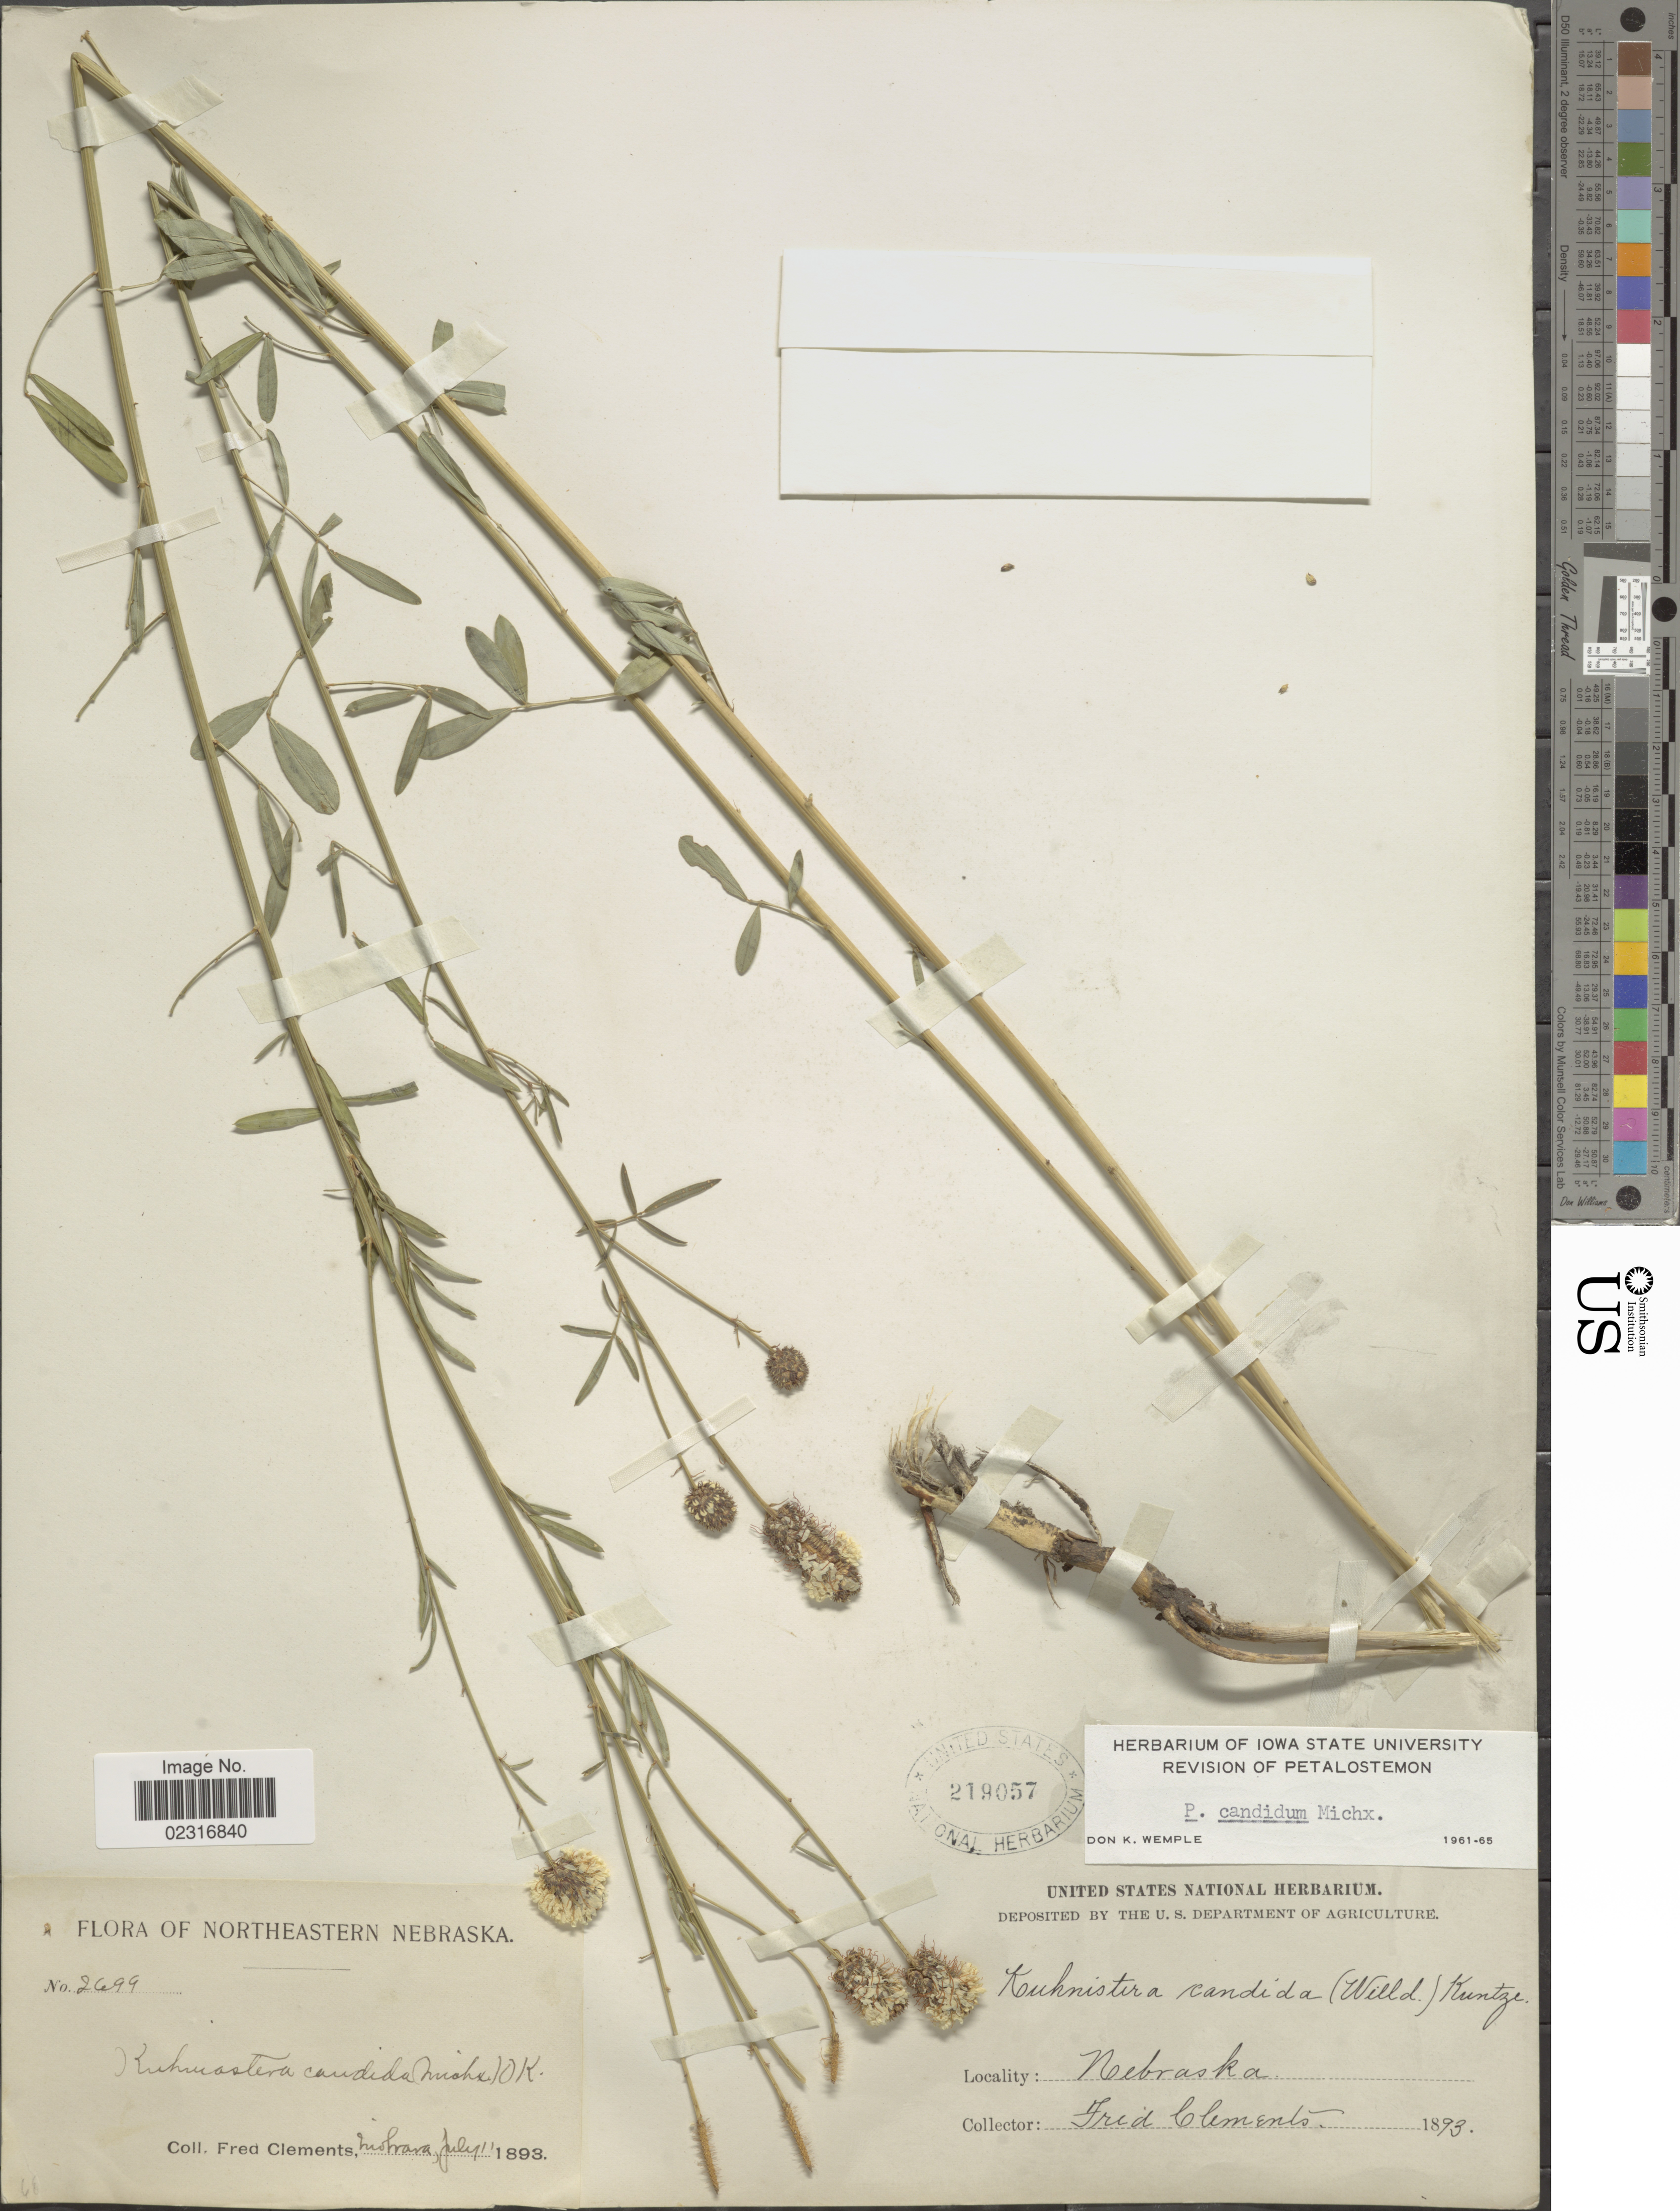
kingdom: Plantae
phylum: Tracheophyta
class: Magnoliopsida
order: Fabales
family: Fabaceae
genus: Dalea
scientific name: Dalea candida var. candida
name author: Michx. ex Willd.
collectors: F. Clements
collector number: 2699*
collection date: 1893-07-11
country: United States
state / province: Nebraska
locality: Northeastern Nebraska. Niobrara.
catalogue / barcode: US 219057